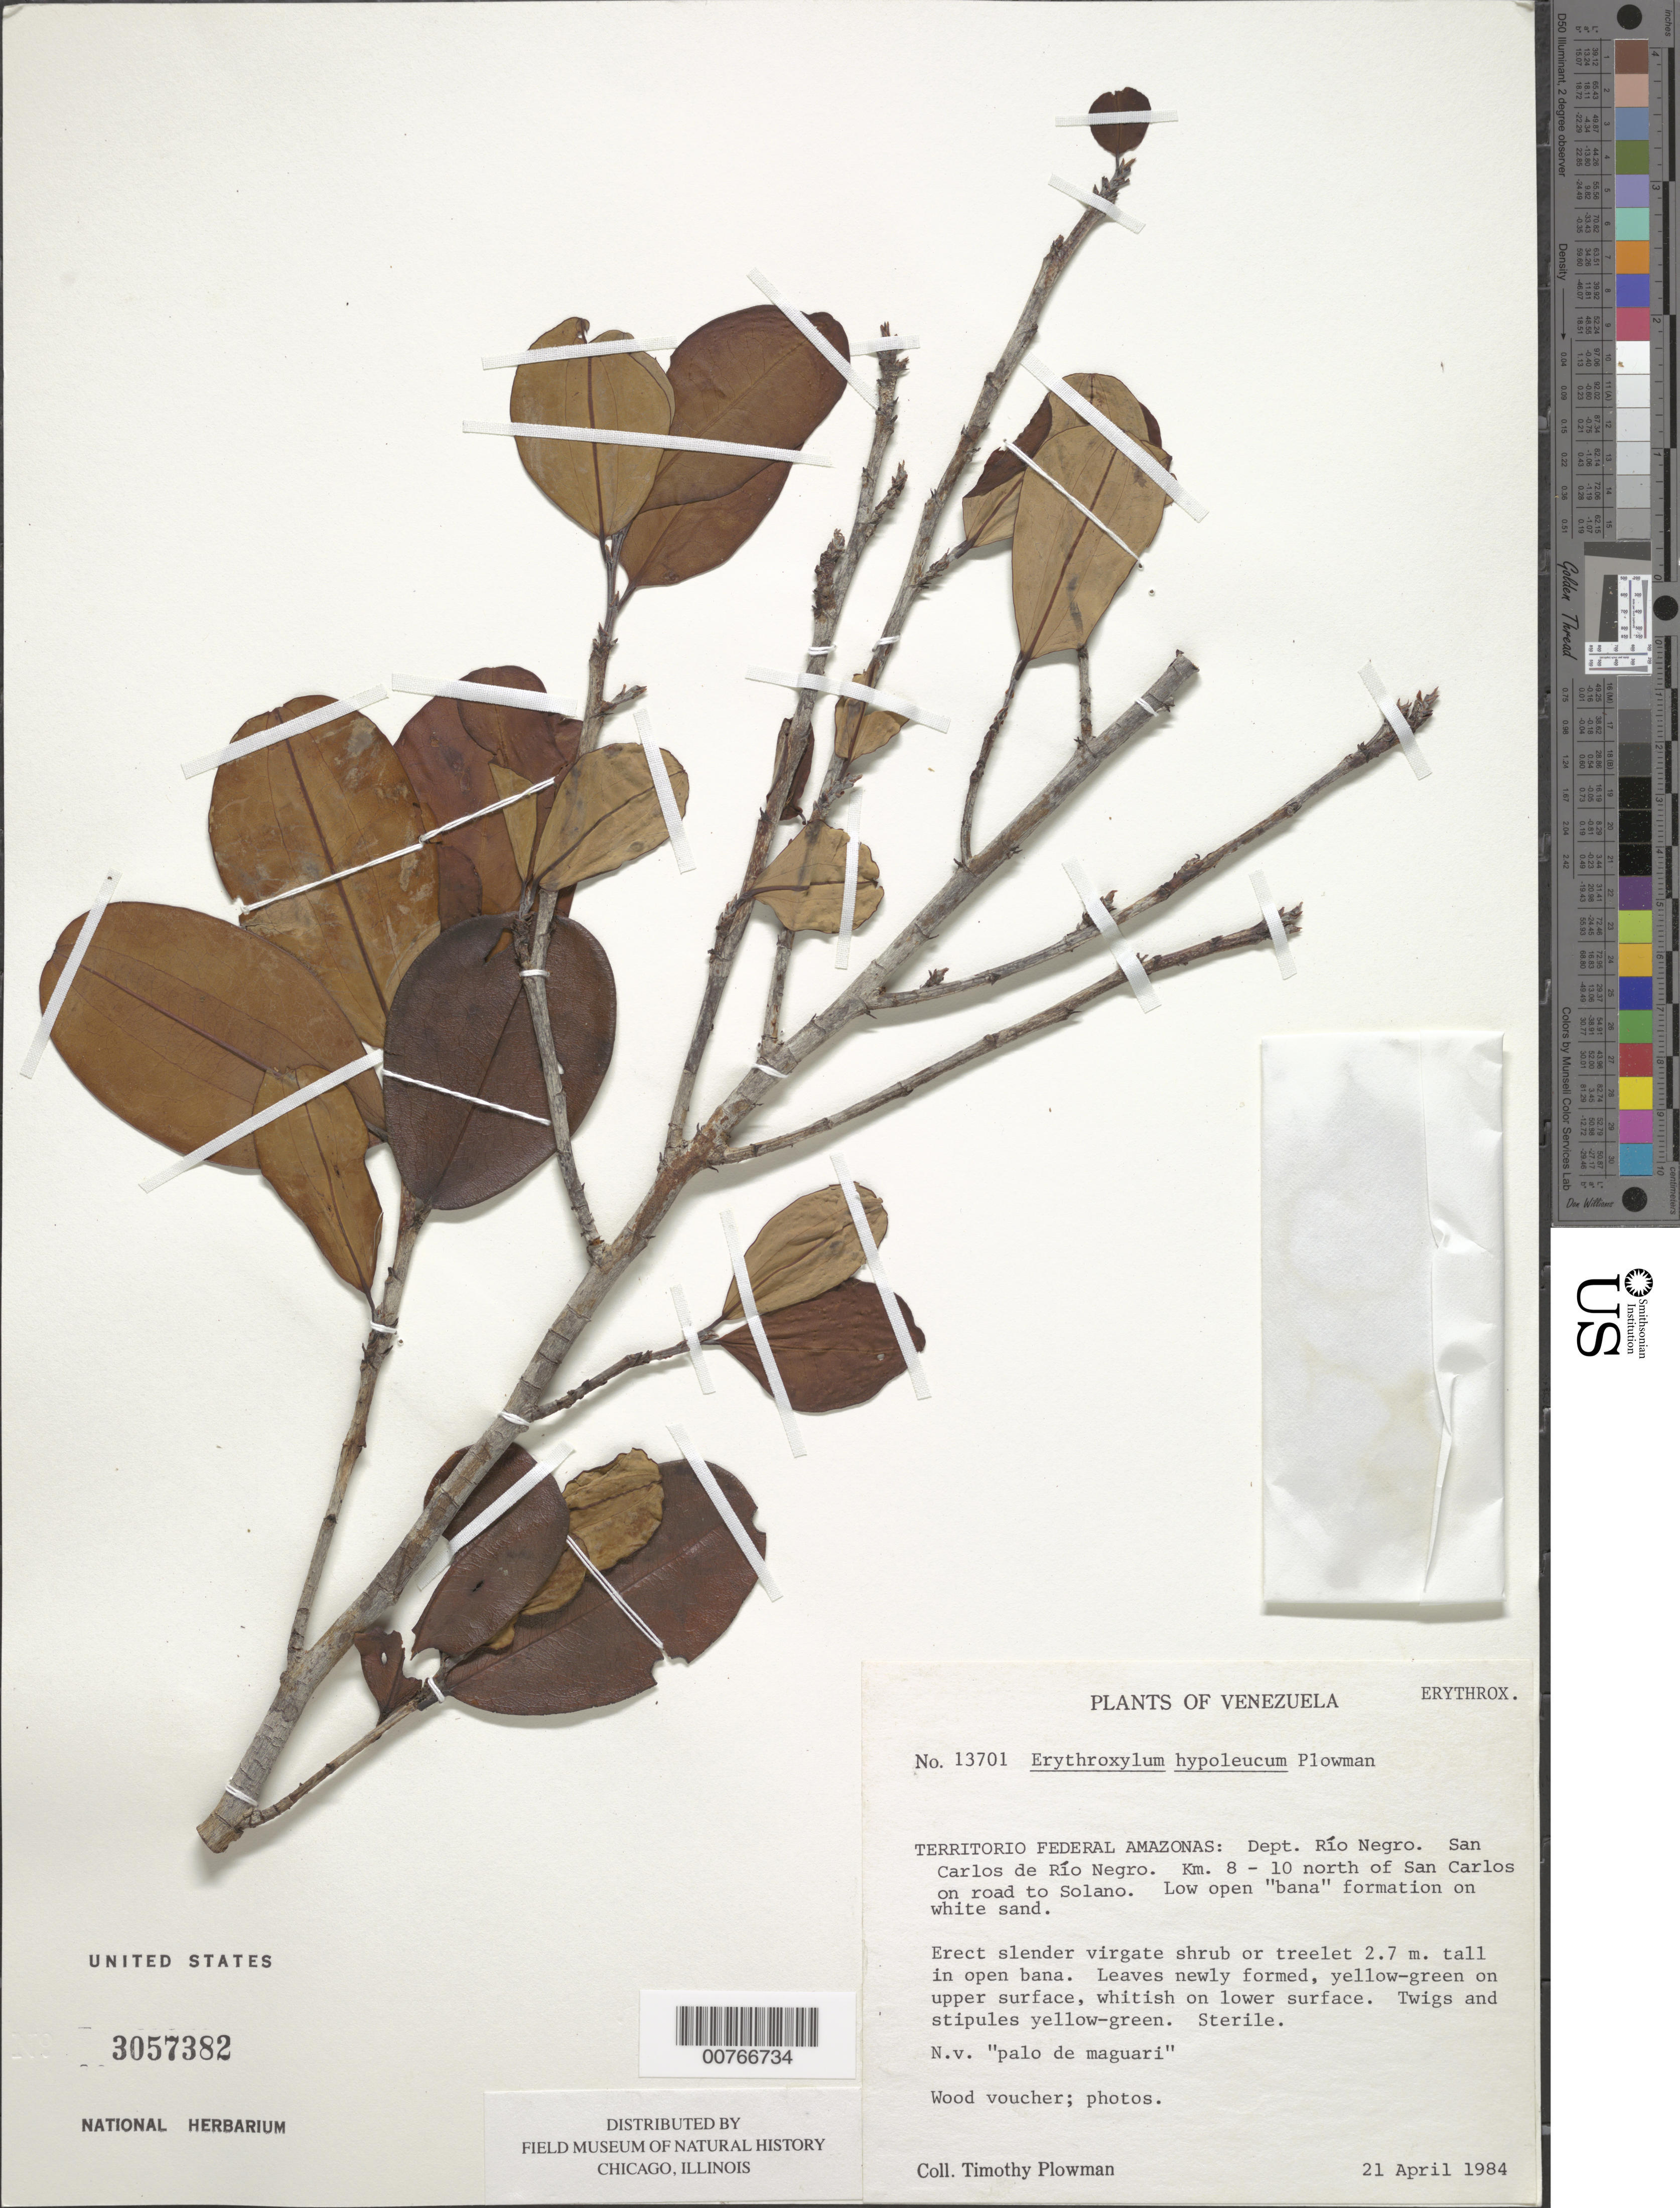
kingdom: Plantae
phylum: Tracheophyta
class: Magnoliopsida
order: Malpighiales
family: Erythroxylaceae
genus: Erythroxylum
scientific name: Erythroxylum hypoleucum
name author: Plowman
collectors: T. Plowman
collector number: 13701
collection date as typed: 21-Apr-84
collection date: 1984-04-21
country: Venezuela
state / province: Amazonas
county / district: Río Negro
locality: San Carlos de Río Negro, 8-10 km N of San Carlos on road to Solano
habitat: Low open "bana" formation on white sand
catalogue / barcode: US 3057382